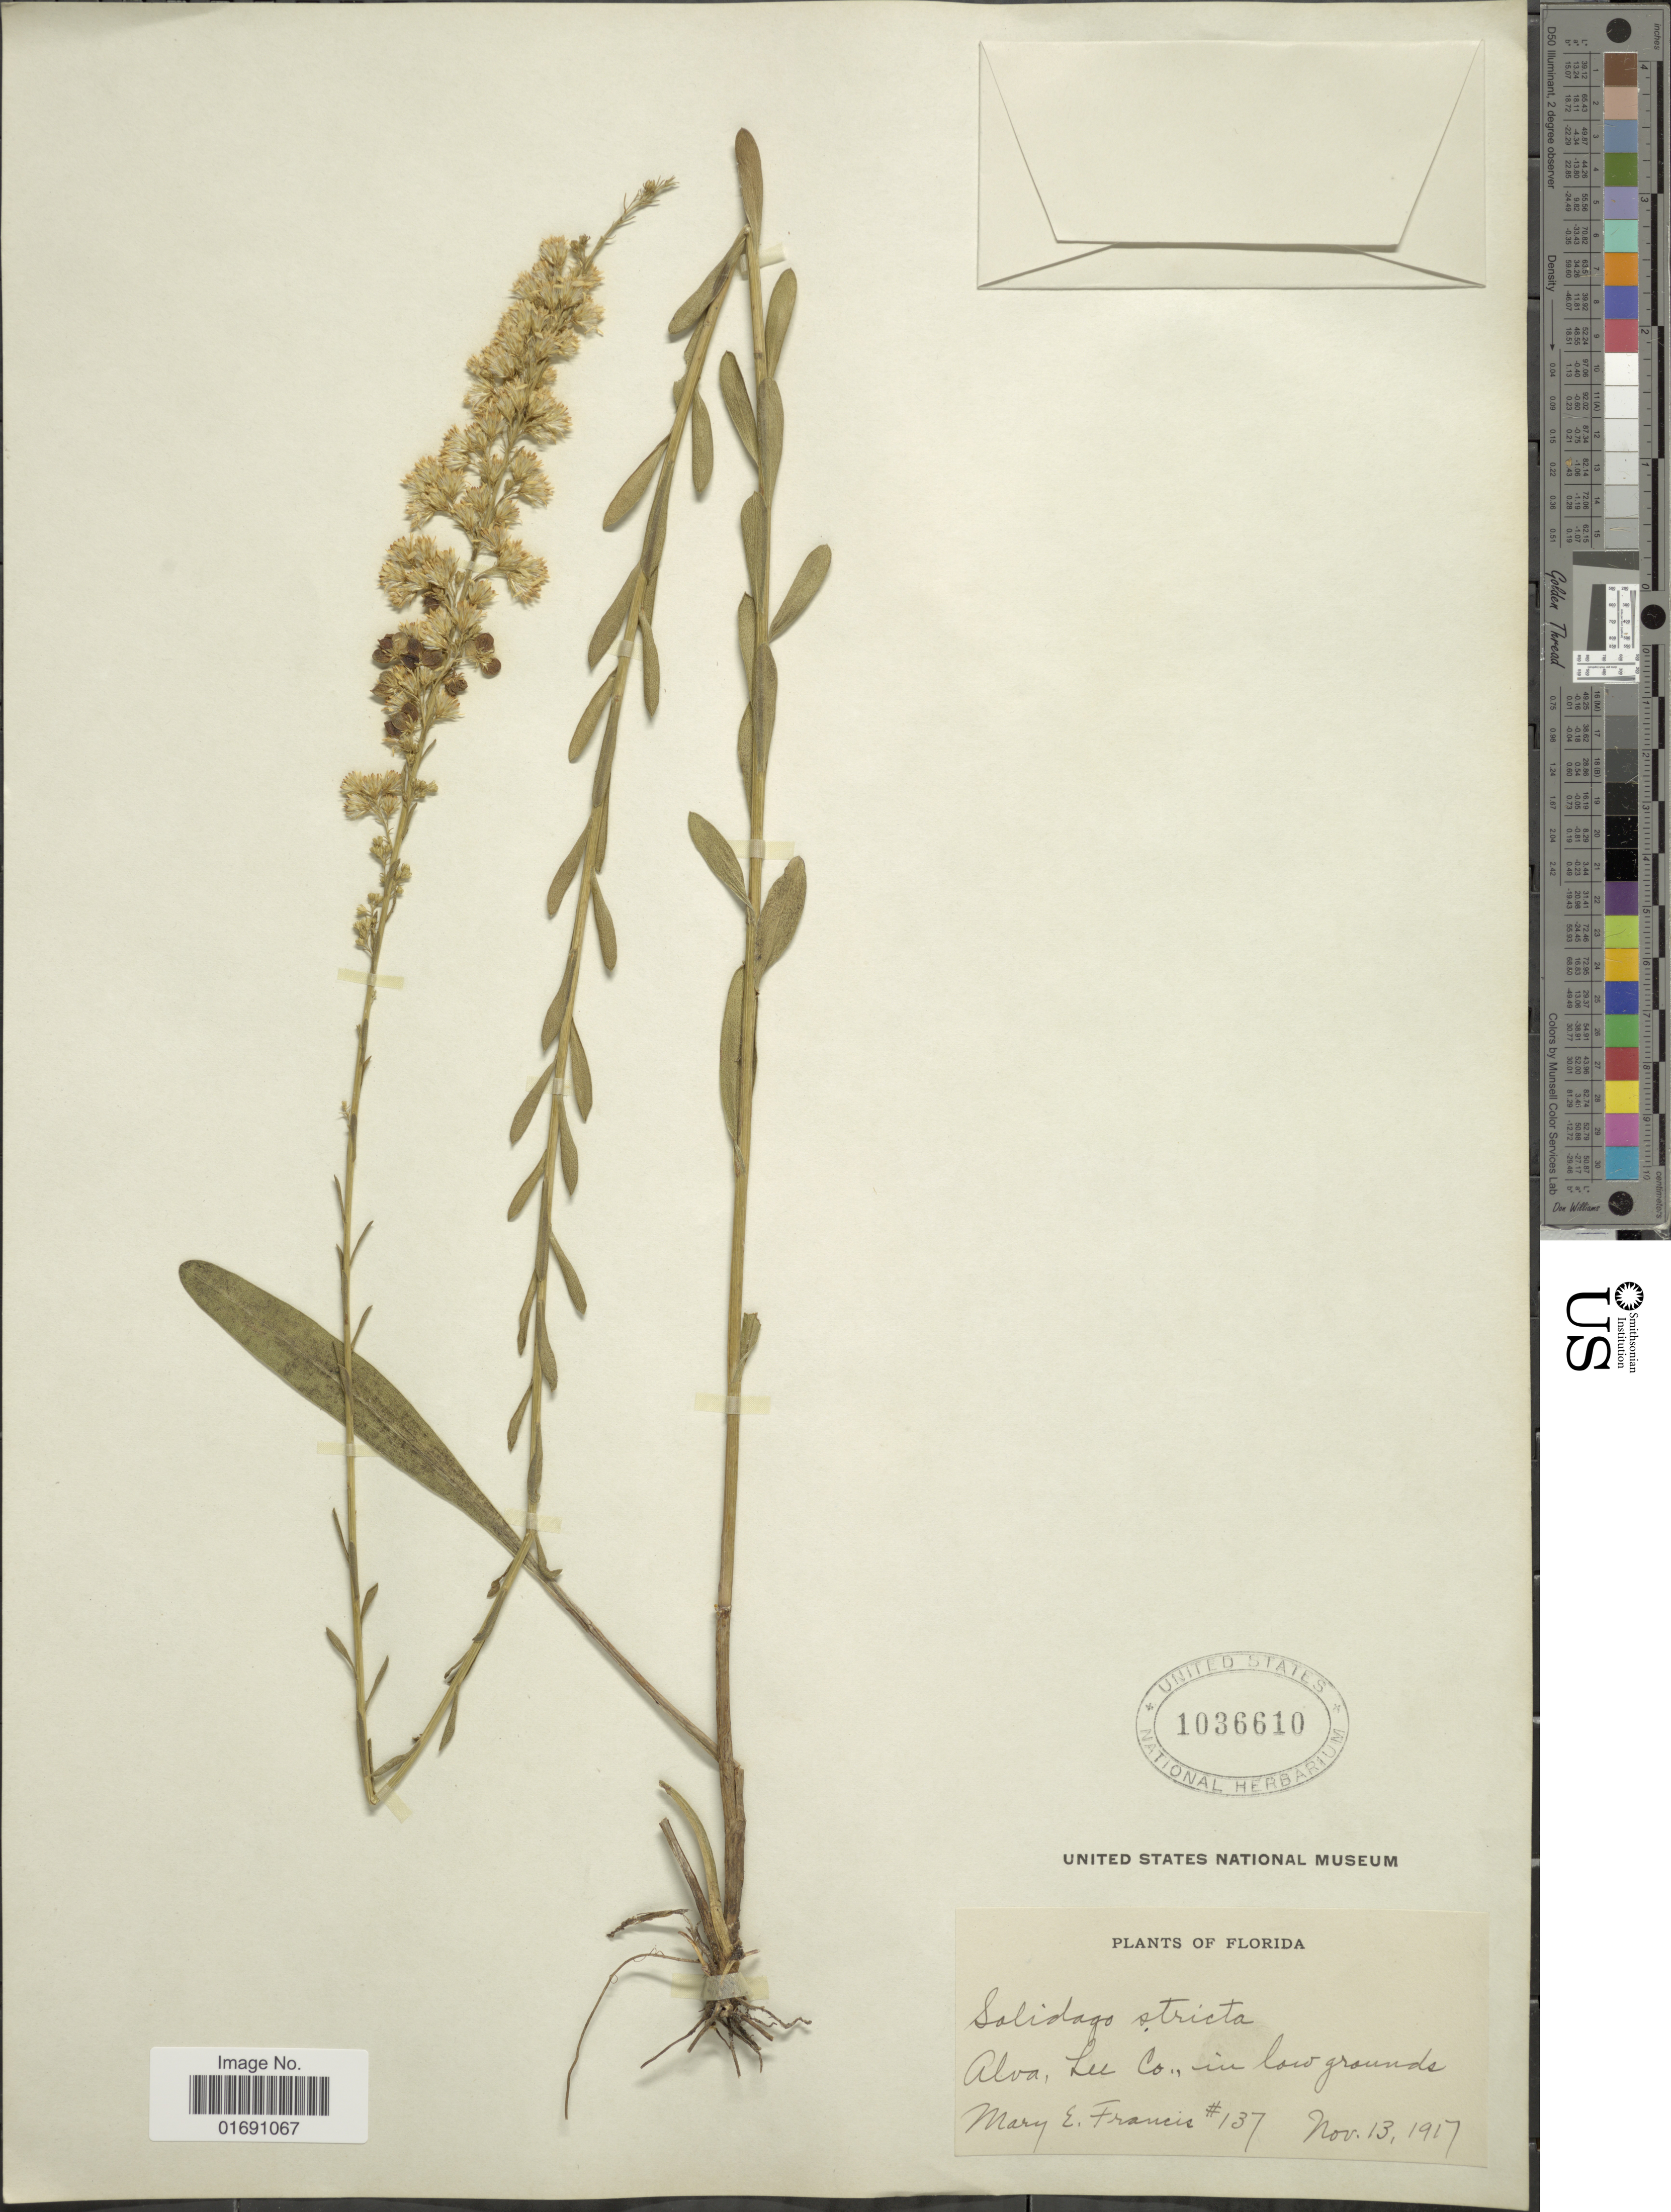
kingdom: Plantae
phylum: Tracheophyta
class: Magnoliopsida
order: Asterales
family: Asteraceae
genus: Solidago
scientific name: Solidago stricta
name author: Aiton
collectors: M. E. Francis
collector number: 137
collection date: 1917-11-13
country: United States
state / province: Florida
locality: Alva, Lee Co., in low grounds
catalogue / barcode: US 1036610